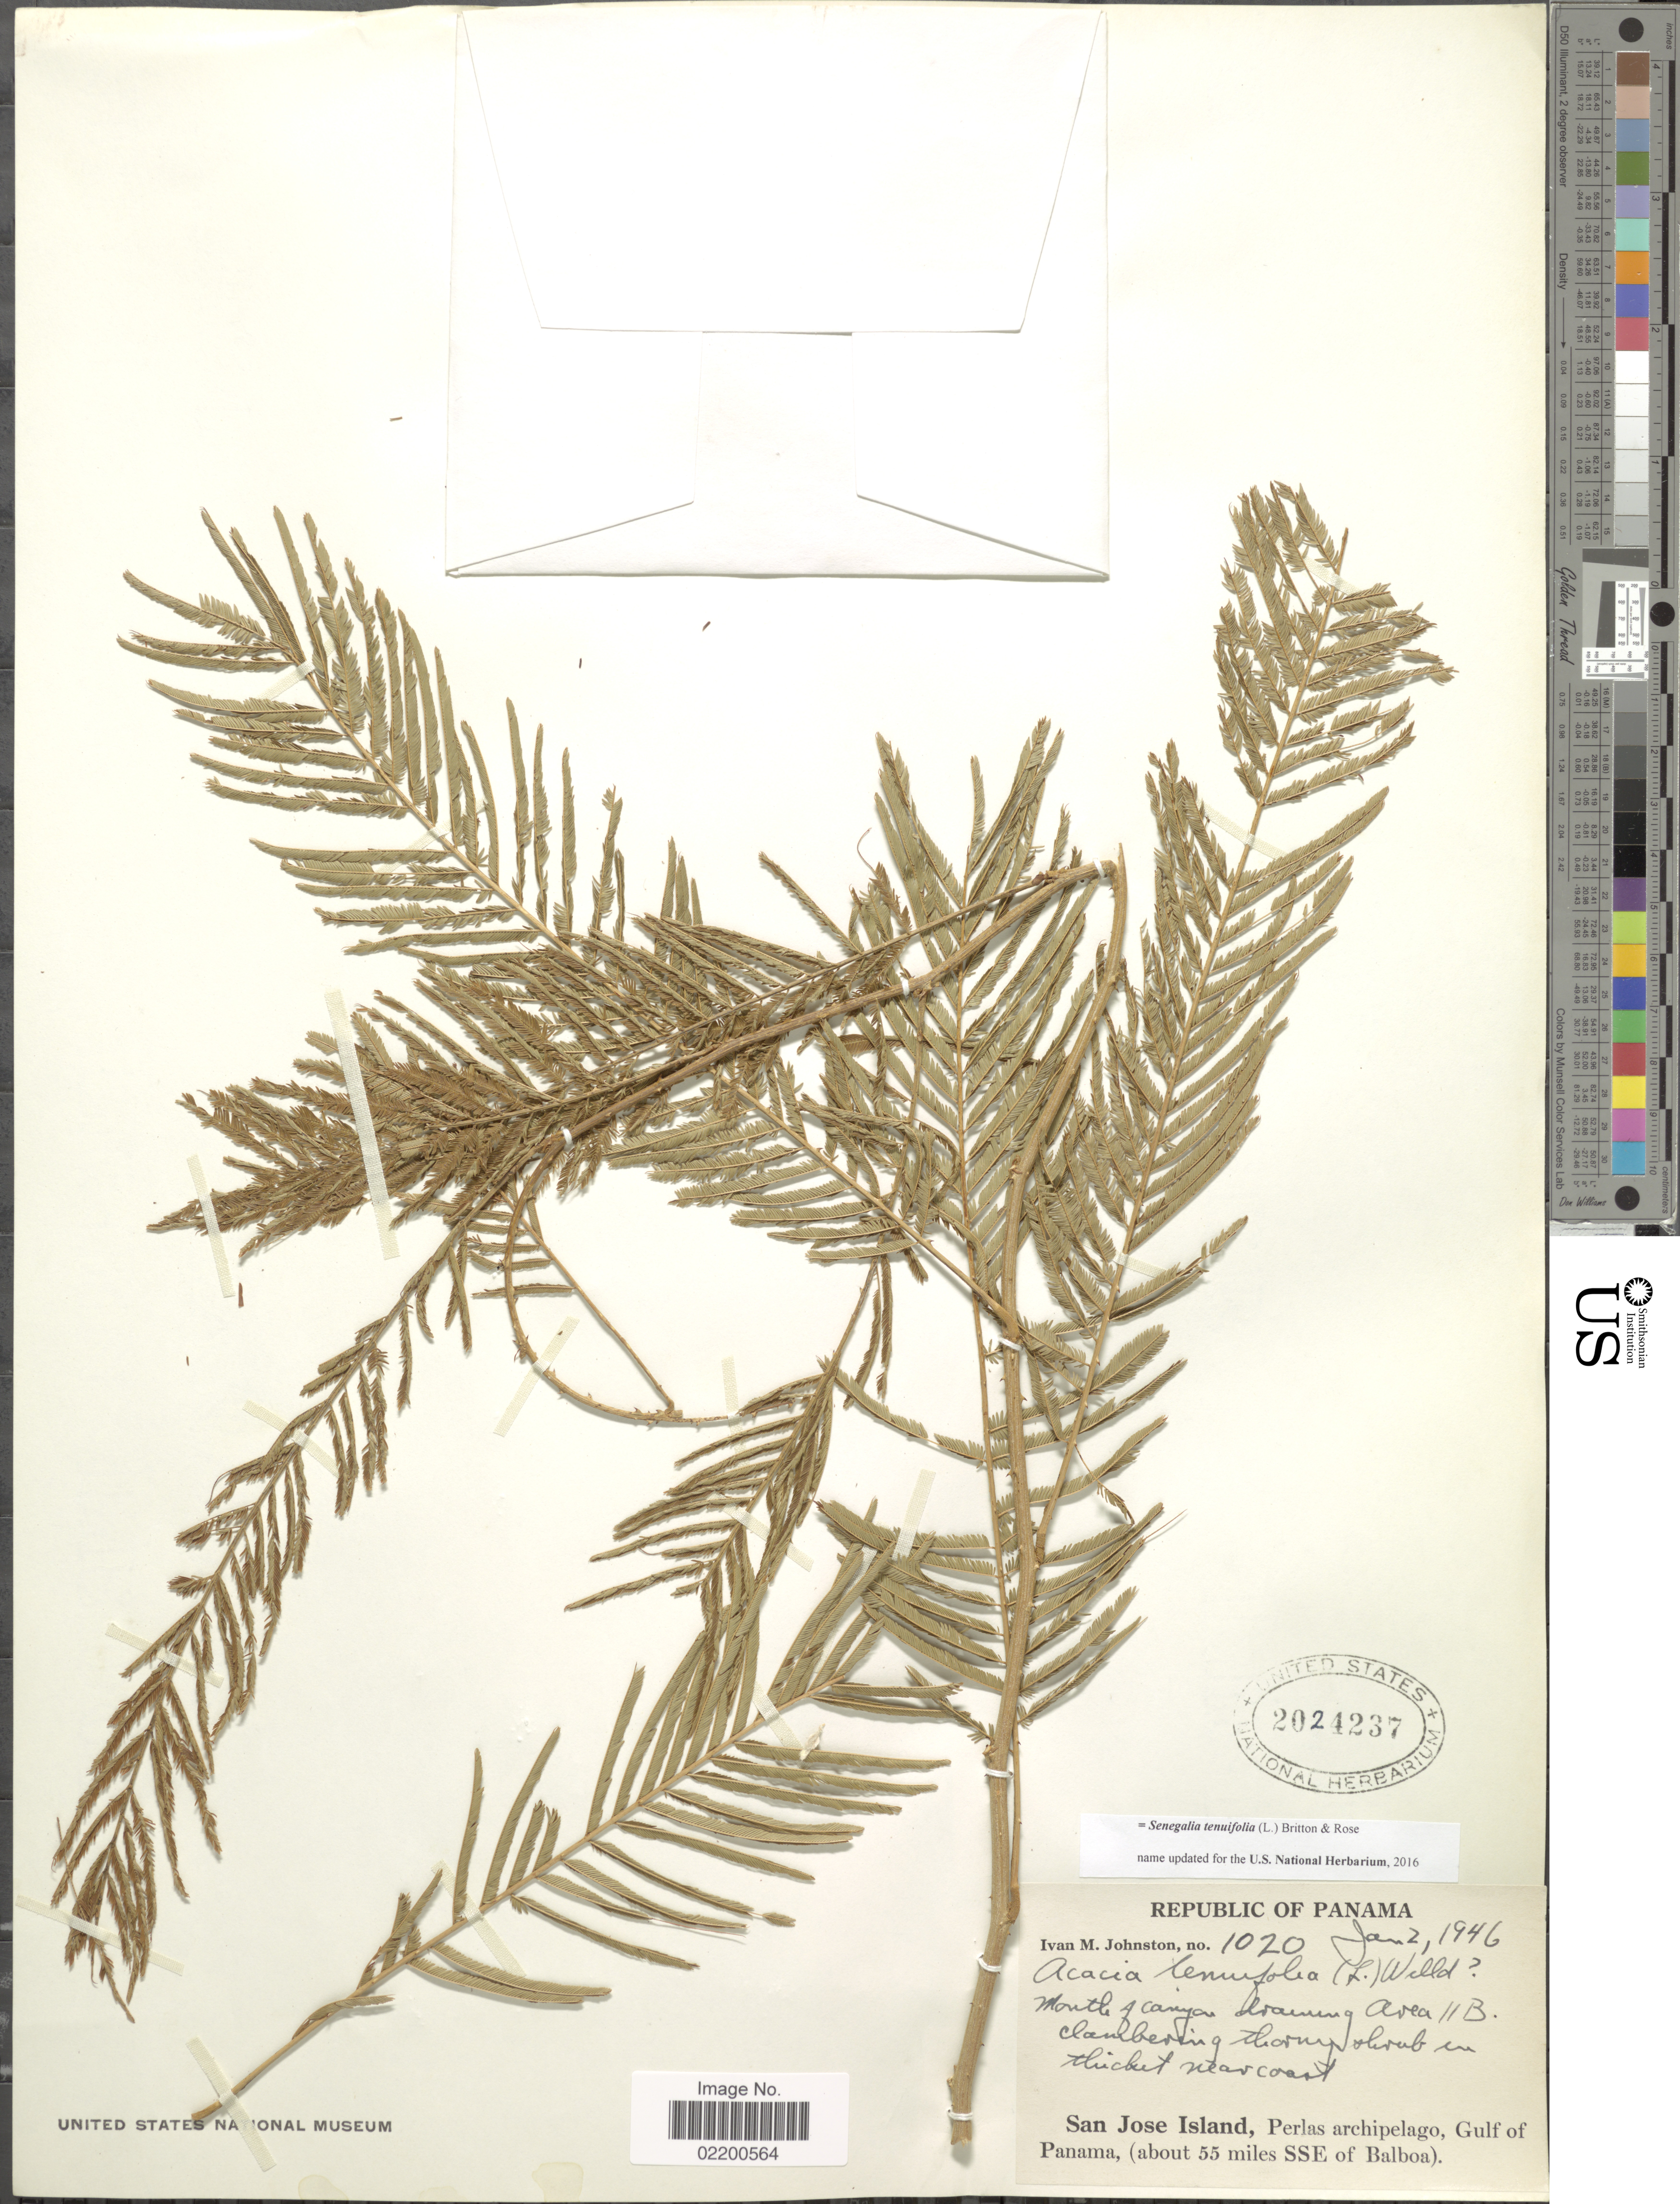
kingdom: Plantae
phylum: Tracheophyta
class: Magnoliopsida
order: Fabales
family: Fabaceae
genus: Senegalia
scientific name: Senegalia tenuifolia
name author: (L.) Britton & Rose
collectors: I.M. Johnston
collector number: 1020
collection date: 1946-01-02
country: Panama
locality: San Jose Island, Perlas archipelago, Gulf of Panama, (about 55 miles SSE of Balboa)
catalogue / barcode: US 2024237